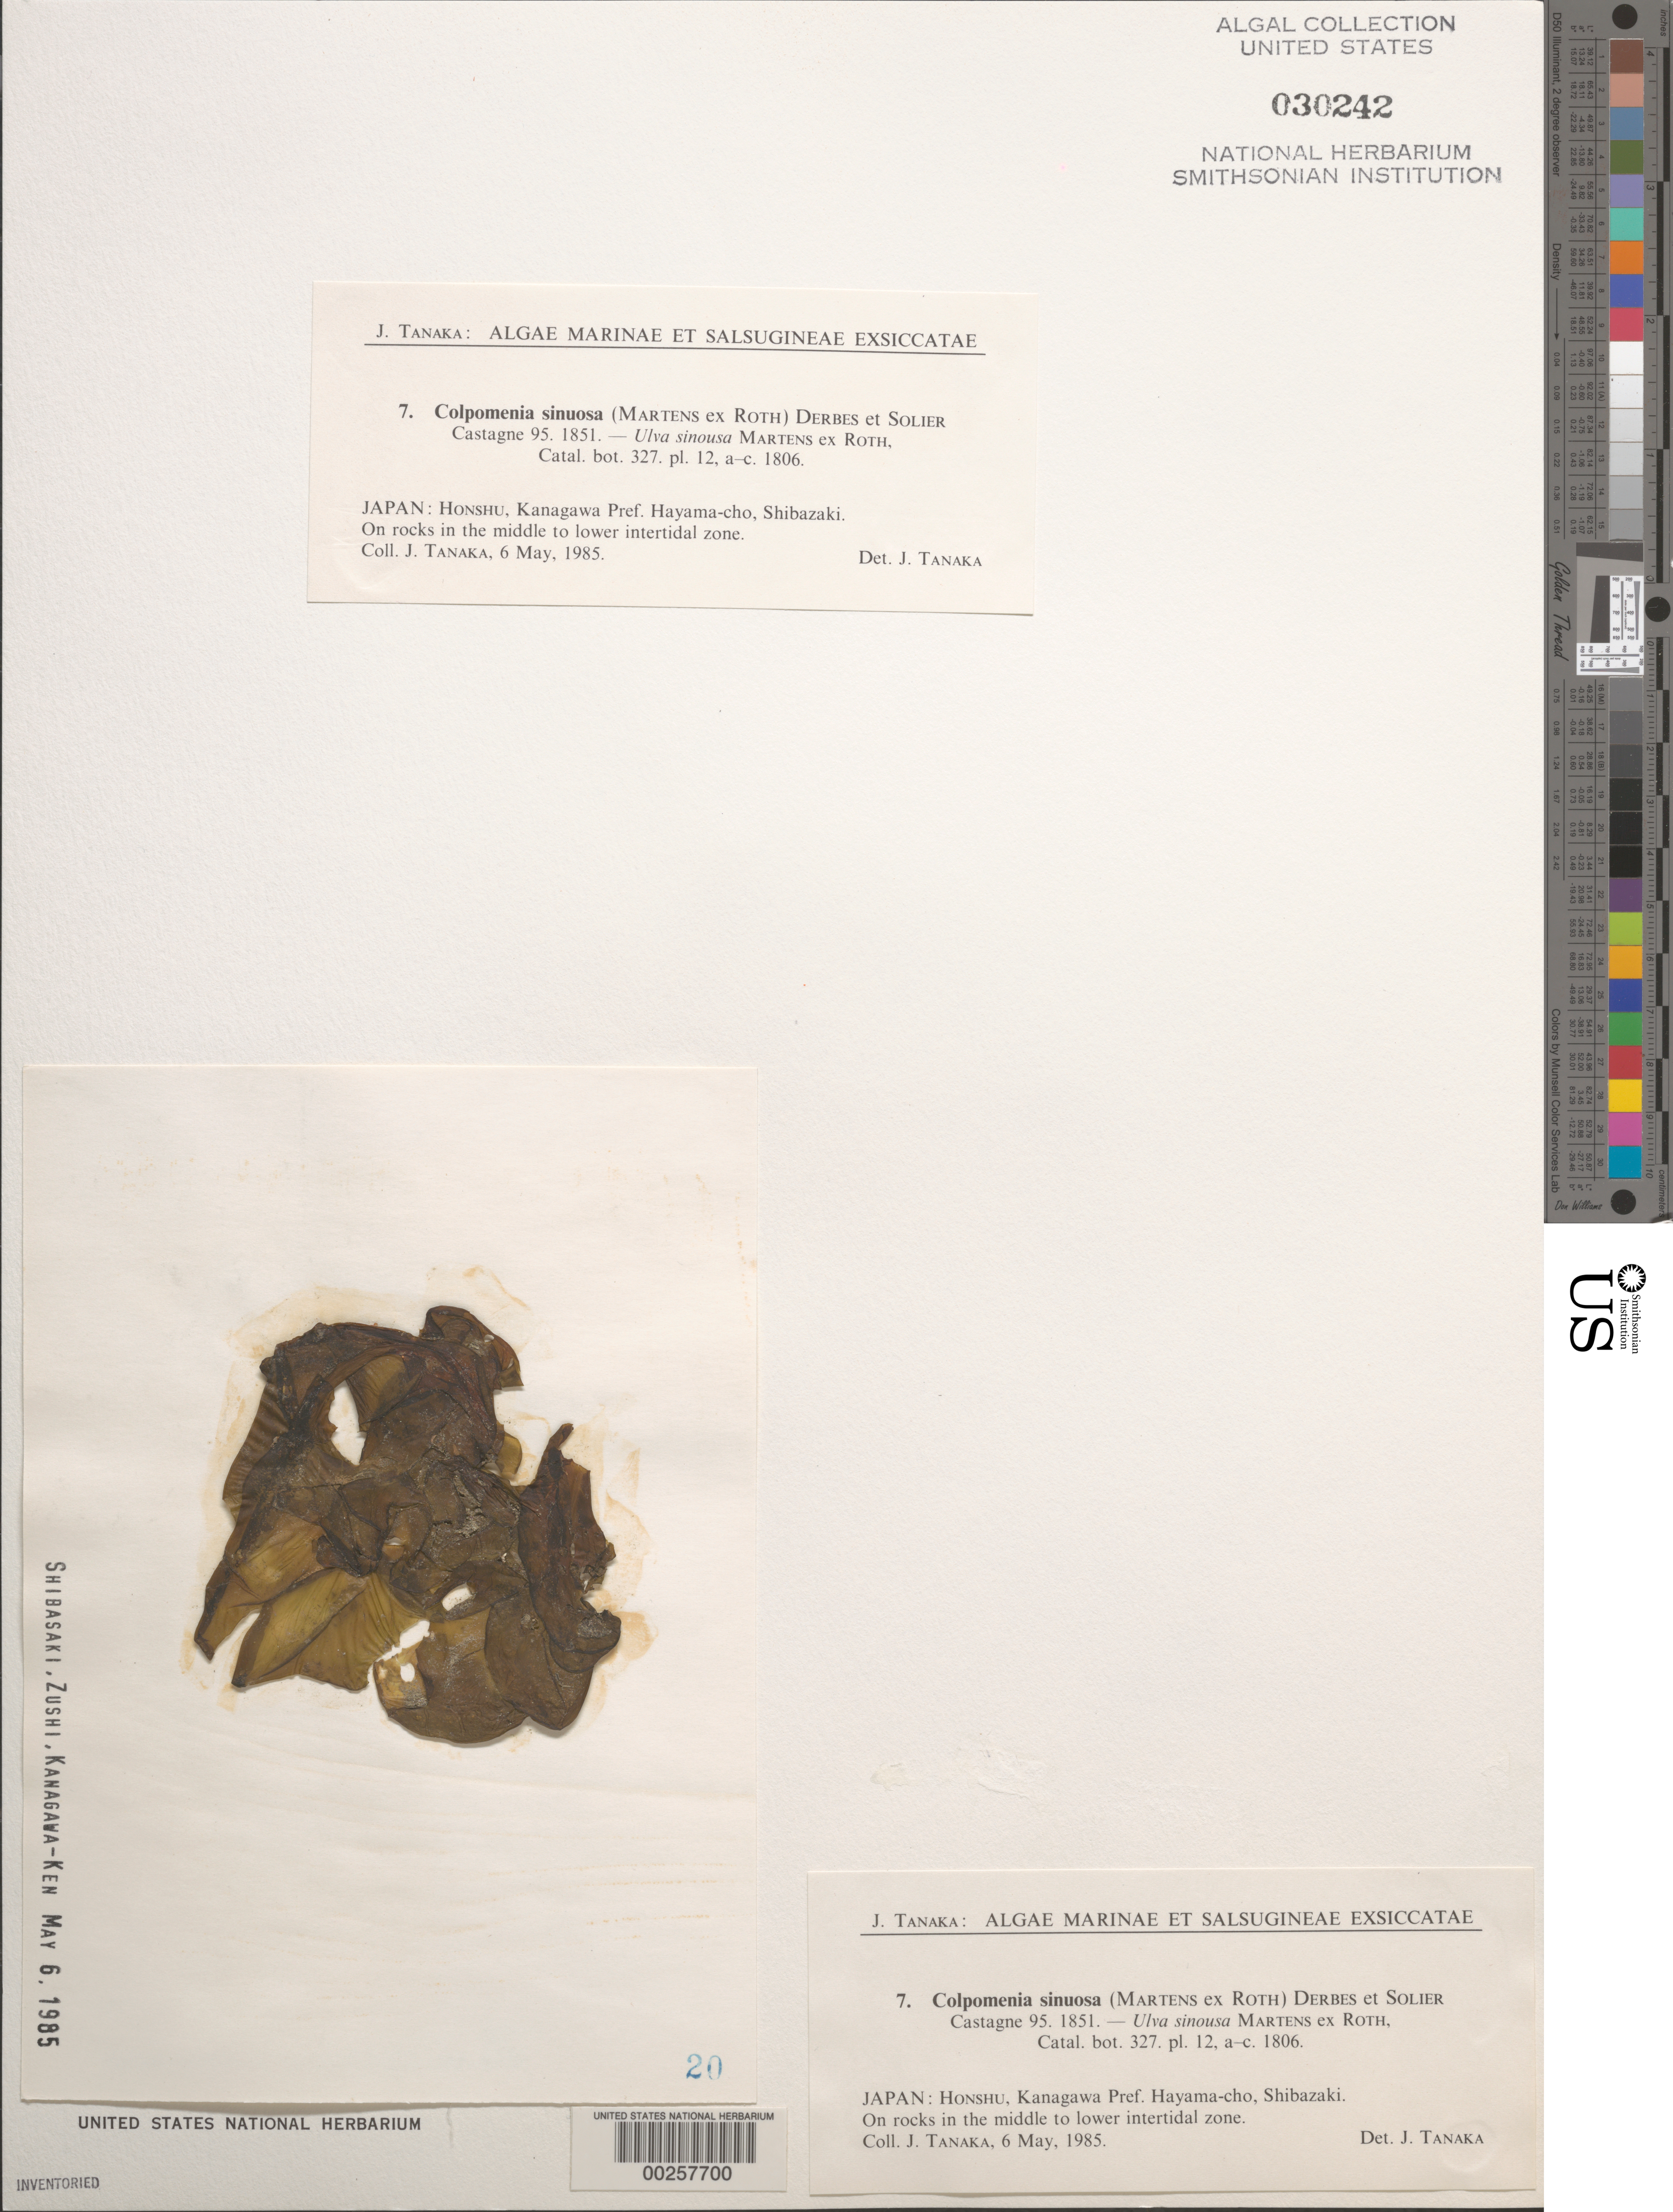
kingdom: Chromista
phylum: Ochrophyta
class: Phaeophyceae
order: Scytosiphonales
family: Scytosiphonaceae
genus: Colpomenia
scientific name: Colpomenia sinuosa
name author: (K. Mert. ex Roth) Derbes & Solier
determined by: Tanaka, J.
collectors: J. Tanaka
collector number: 7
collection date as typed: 06 May 1985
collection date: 1985-05-06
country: Japan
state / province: Kanagawa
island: Honshu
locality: Shibazaki, Hayama-cho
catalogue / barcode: US 30242